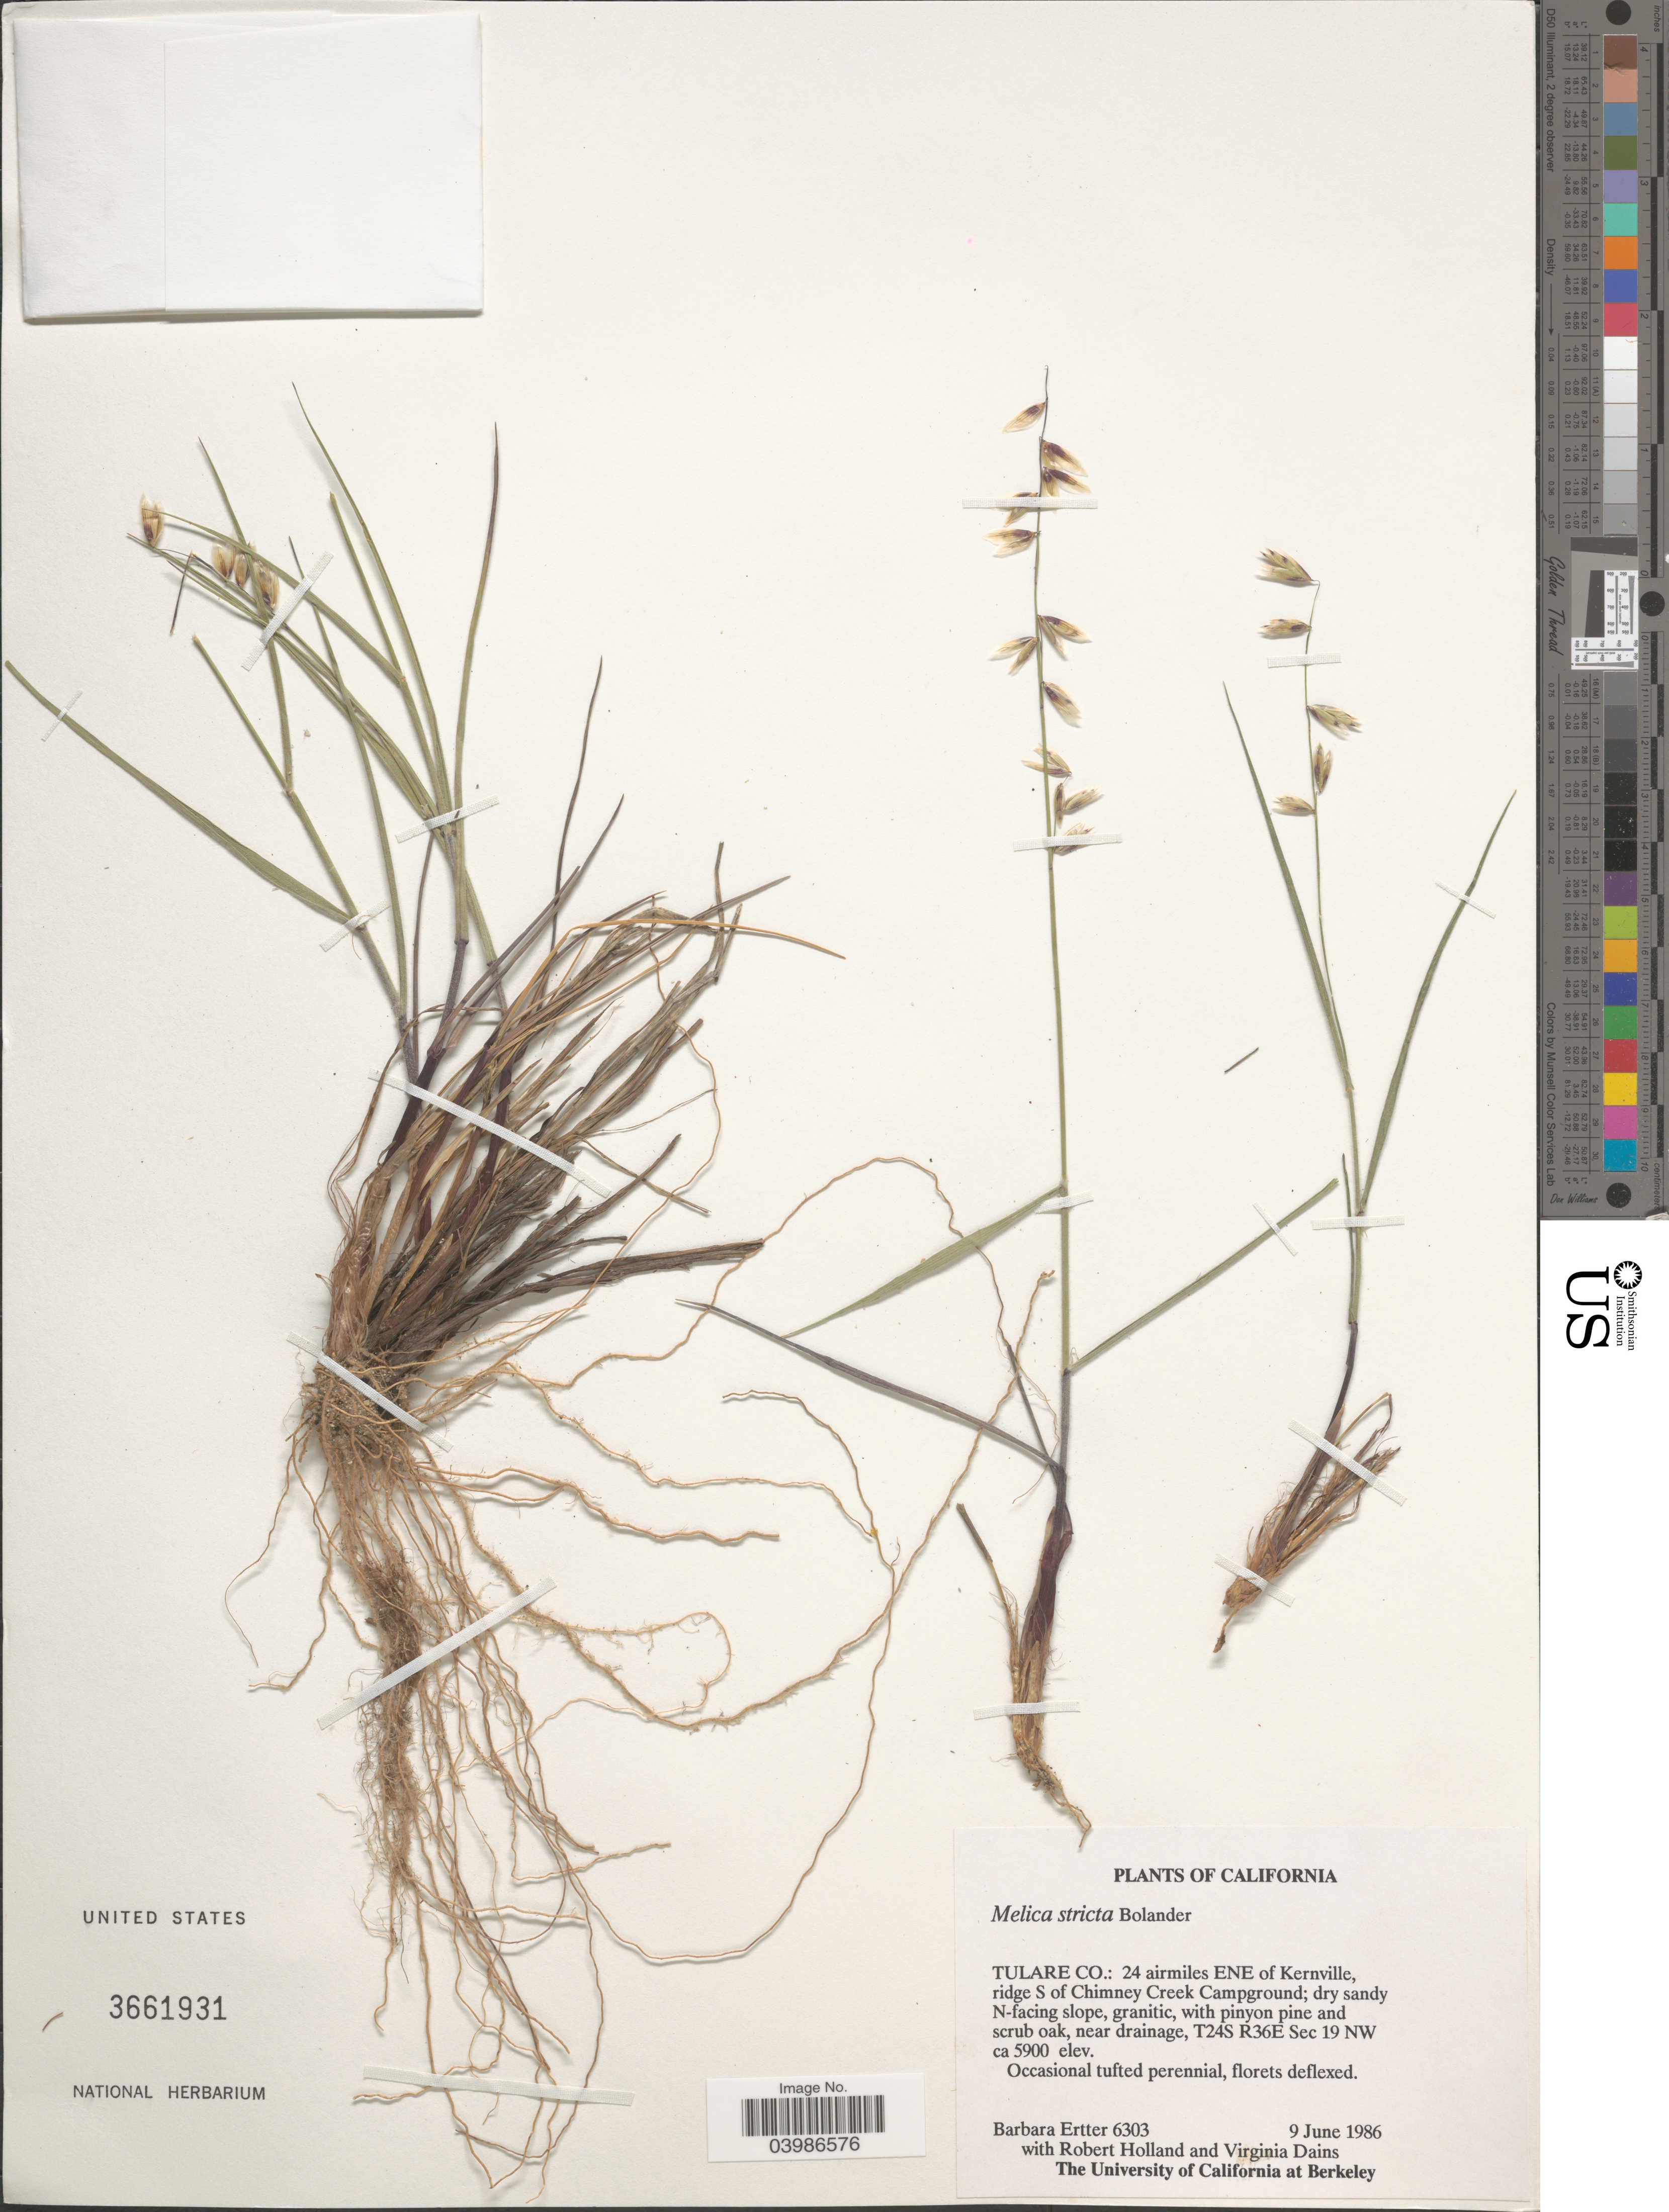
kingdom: Plantae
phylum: Tracheophyta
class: Liliopsida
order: Poales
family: Poaceae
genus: Melica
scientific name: Melica stricta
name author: Bol.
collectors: B. Ertter, R. Holland & V. Dains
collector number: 6303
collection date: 1986-06-09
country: United States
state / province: California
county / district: Tulare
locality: Tulare Co.: 24 airmiles ENE of Kernville, ridge S of Chimney Creek Campground; dry sandy N-facing slope, near drainage, T24S R36E Sec 19 NW.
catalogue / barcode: US 3661931